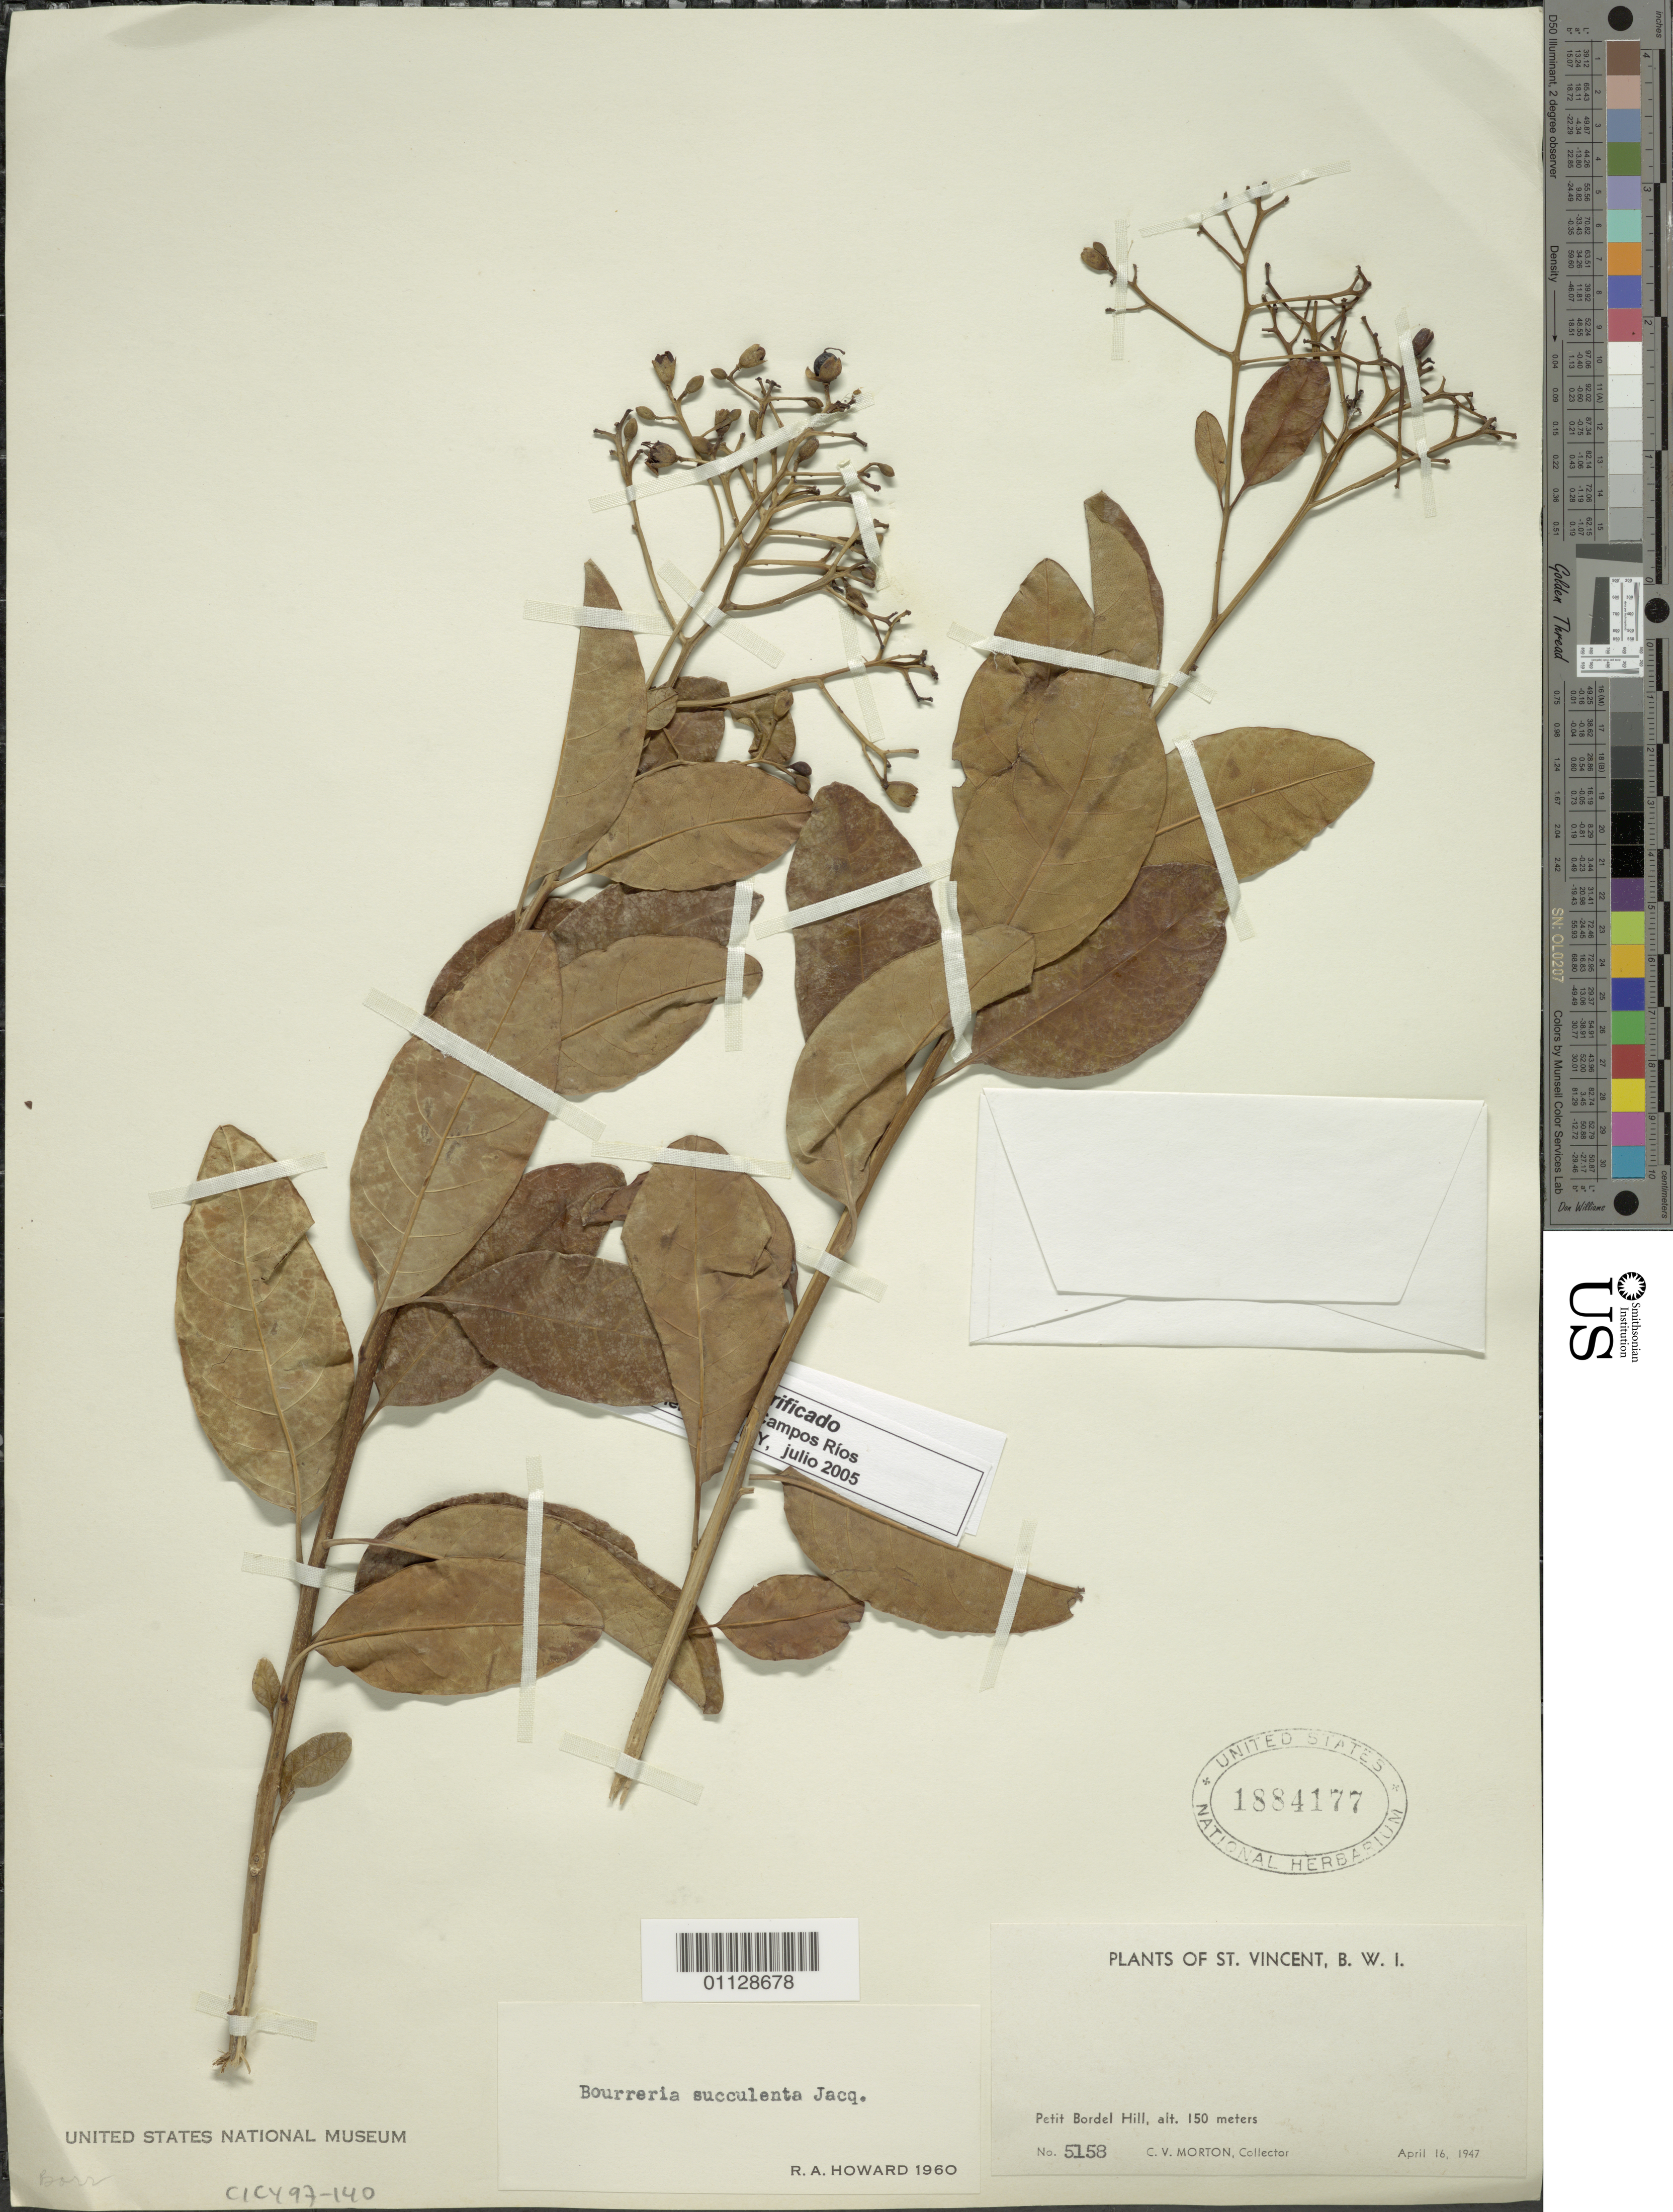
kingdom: Plantae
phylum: Tracheophyta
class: Magnoliopsida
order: Boraginales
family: Ehretiaceae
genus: Bourreria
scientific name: Bourreria succulenta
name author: Jacq.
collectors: C. V. Morton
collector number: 5158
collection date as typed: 16 Apr 1947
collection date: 1947-04-16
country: St. Vincent - Grenadines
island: St. Vincent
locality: Petit Bordel Hill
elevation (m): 150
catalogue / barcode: US 1884177